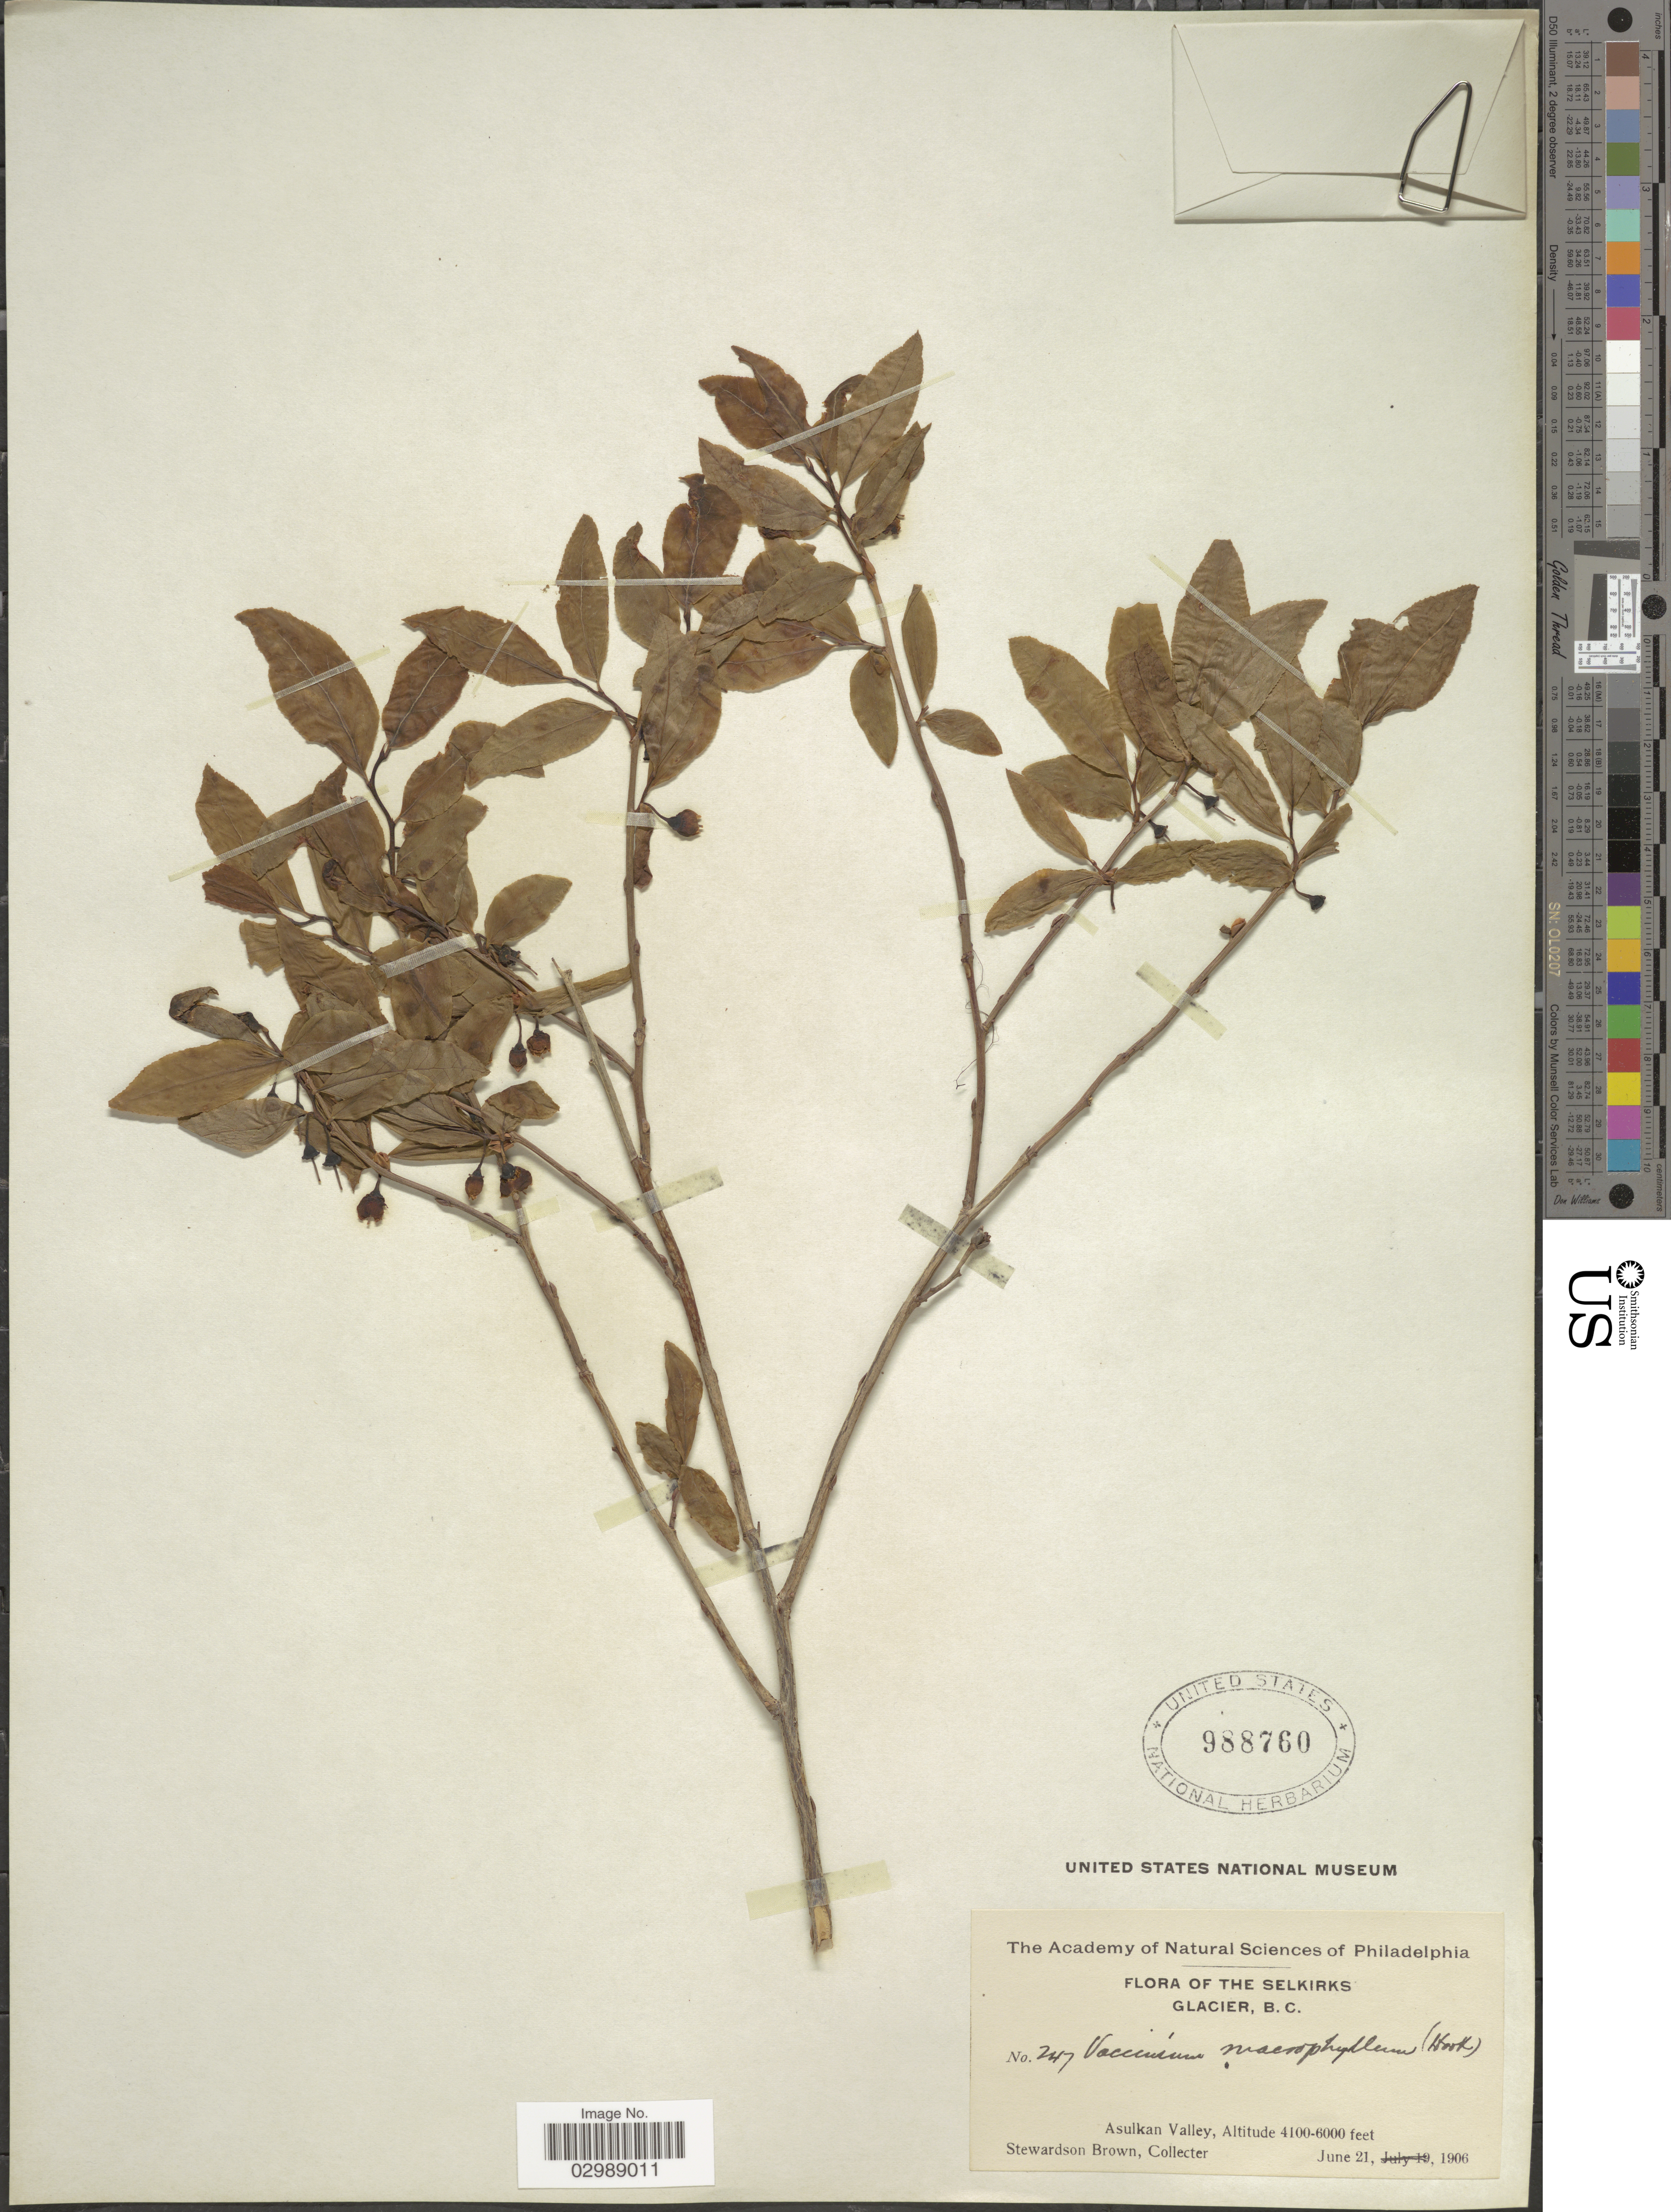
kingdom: Plantae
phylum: Tracheophyta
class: Magnoliopsida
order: Ericales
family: Ericaceae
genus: Vaccinium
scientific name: Vaccinium ovalifolium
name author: Sm.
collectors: S. Brown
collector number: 247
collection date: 1906-06-21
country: Canada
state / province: British Columbia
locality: The Selkirks. Glacier, B. C. Asulkan Valley.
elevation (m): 1250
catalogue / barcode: US 988760